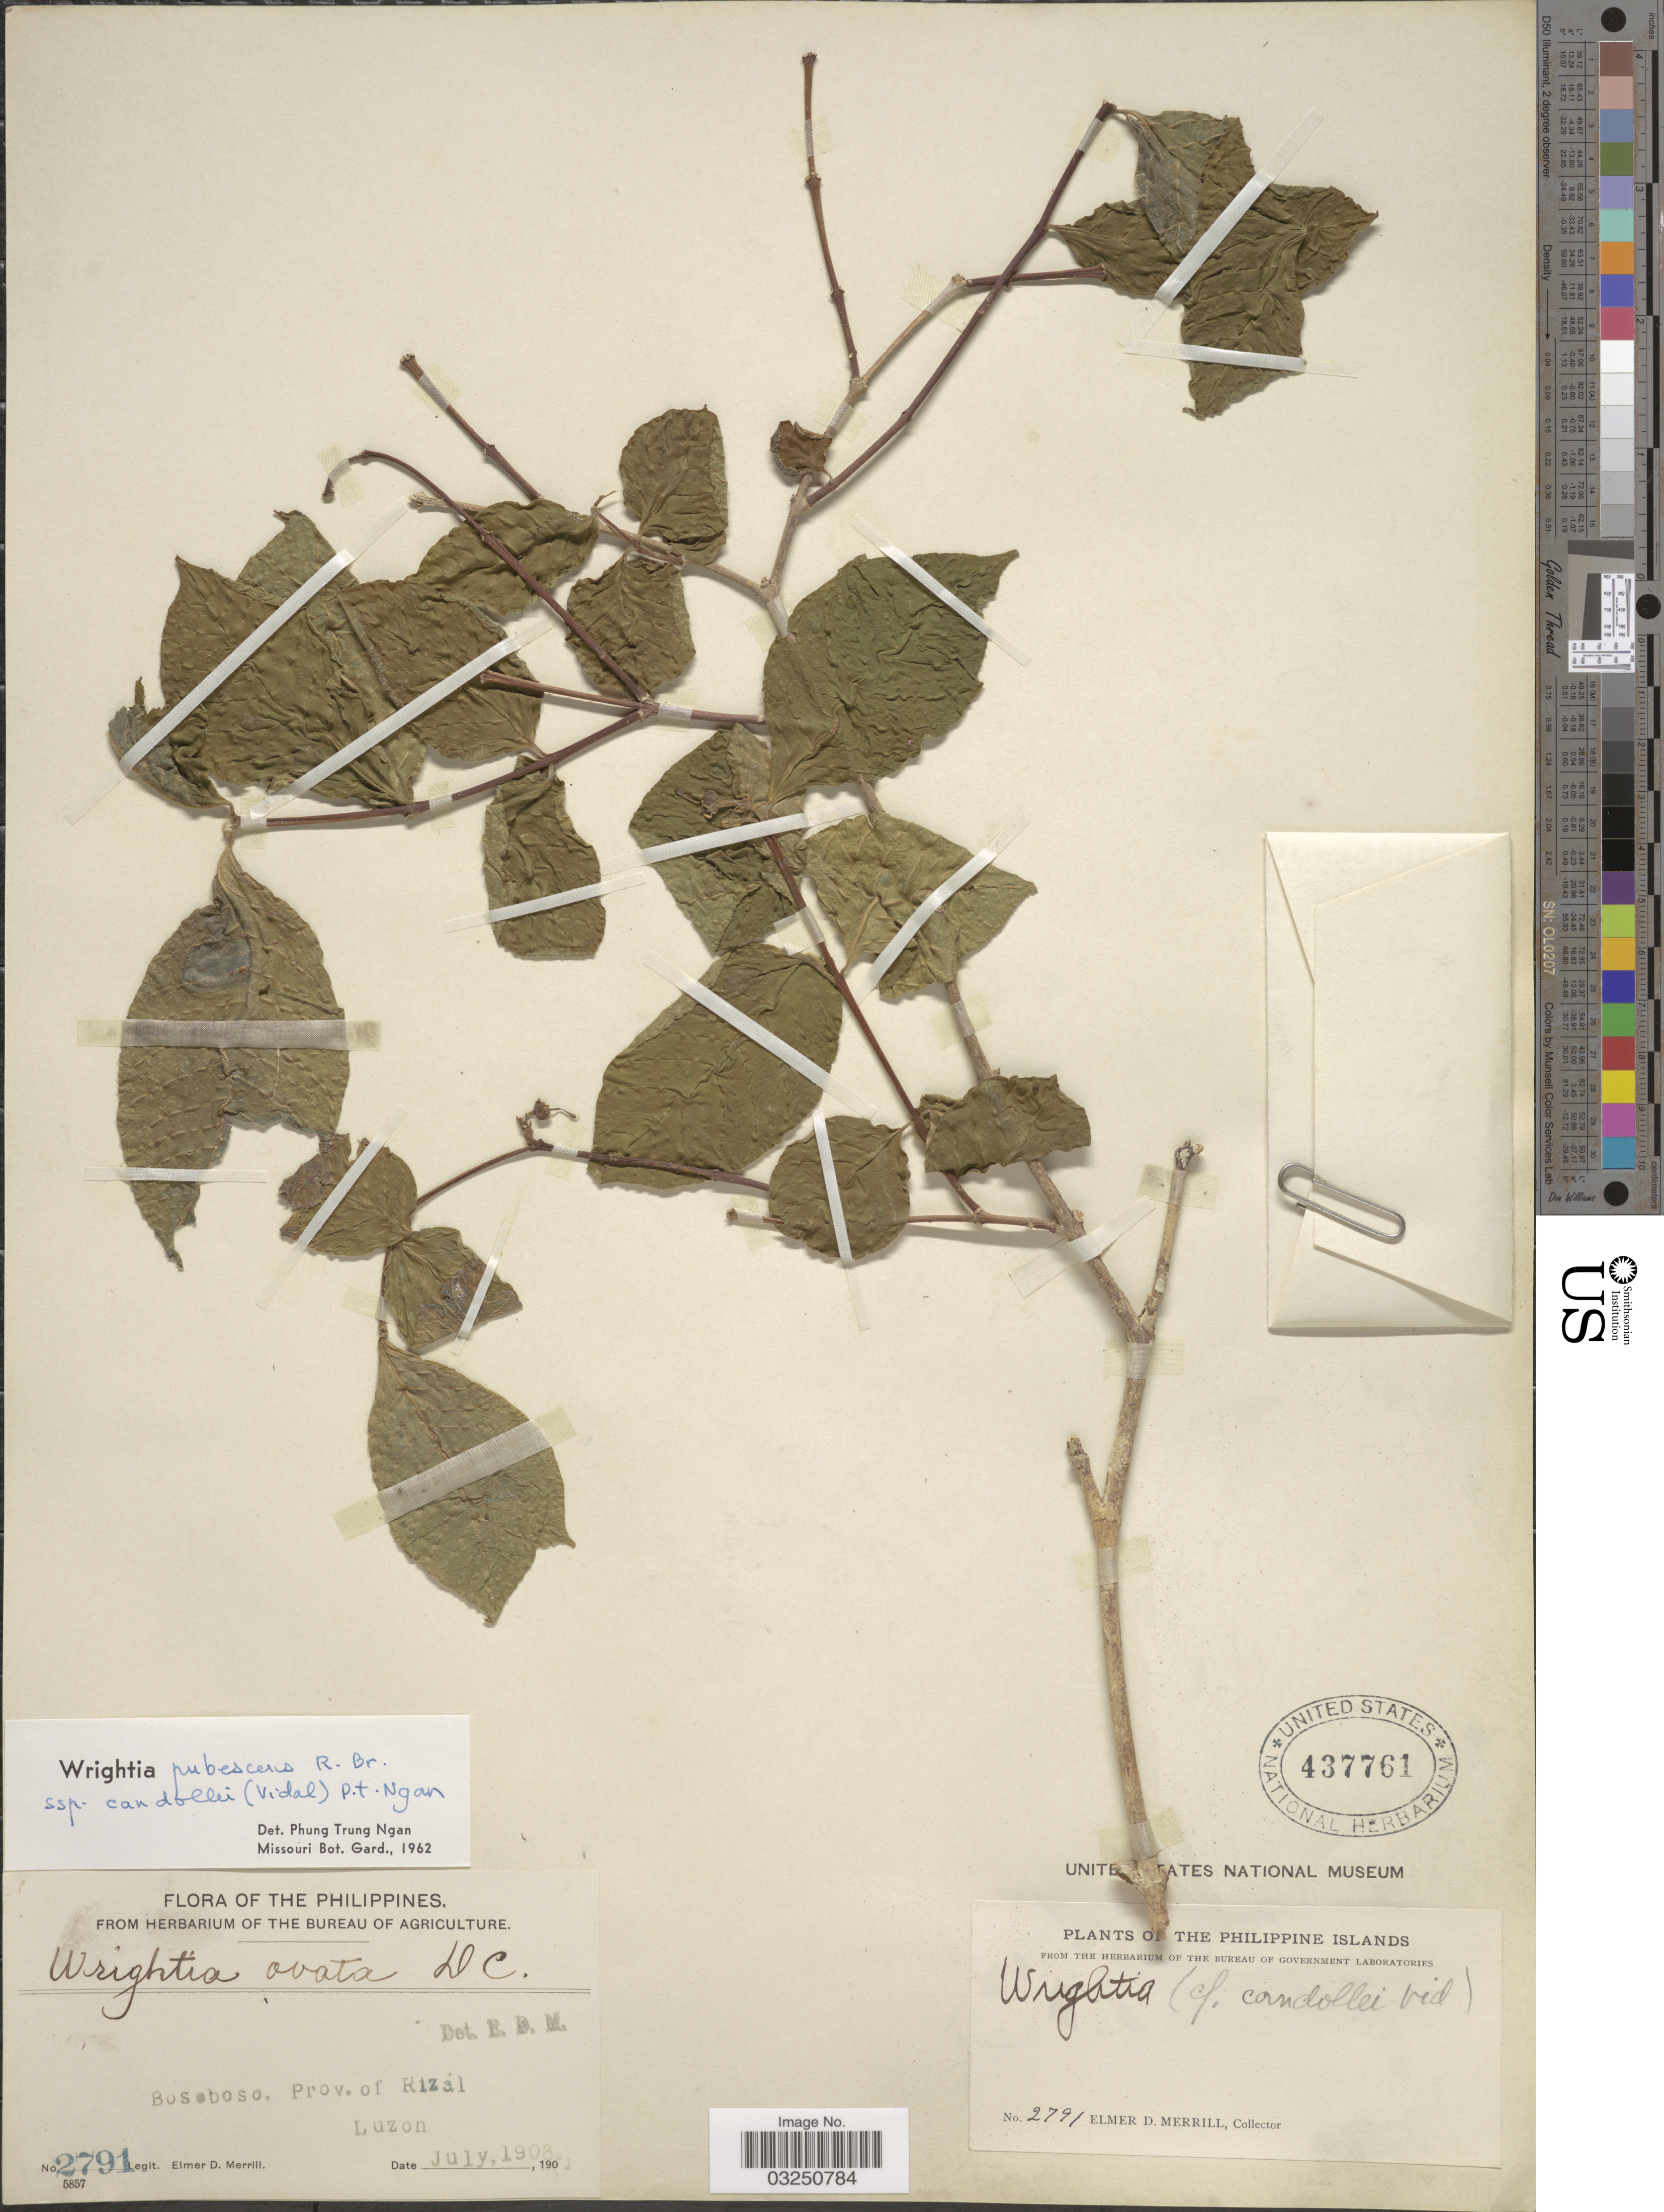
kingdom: Plantae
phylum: Tracheophyta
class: Magnoliopsida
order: Gentianales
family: Apocynaceae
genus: Wrightia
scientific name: Wrightia candollei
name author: Vidal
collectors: E. D. Merrill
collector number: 2791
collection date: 1903-07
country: Philippines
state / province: Calabarzon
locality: Bosoboso, Prov. of Rizal. Luzon.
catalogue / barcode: US 437761